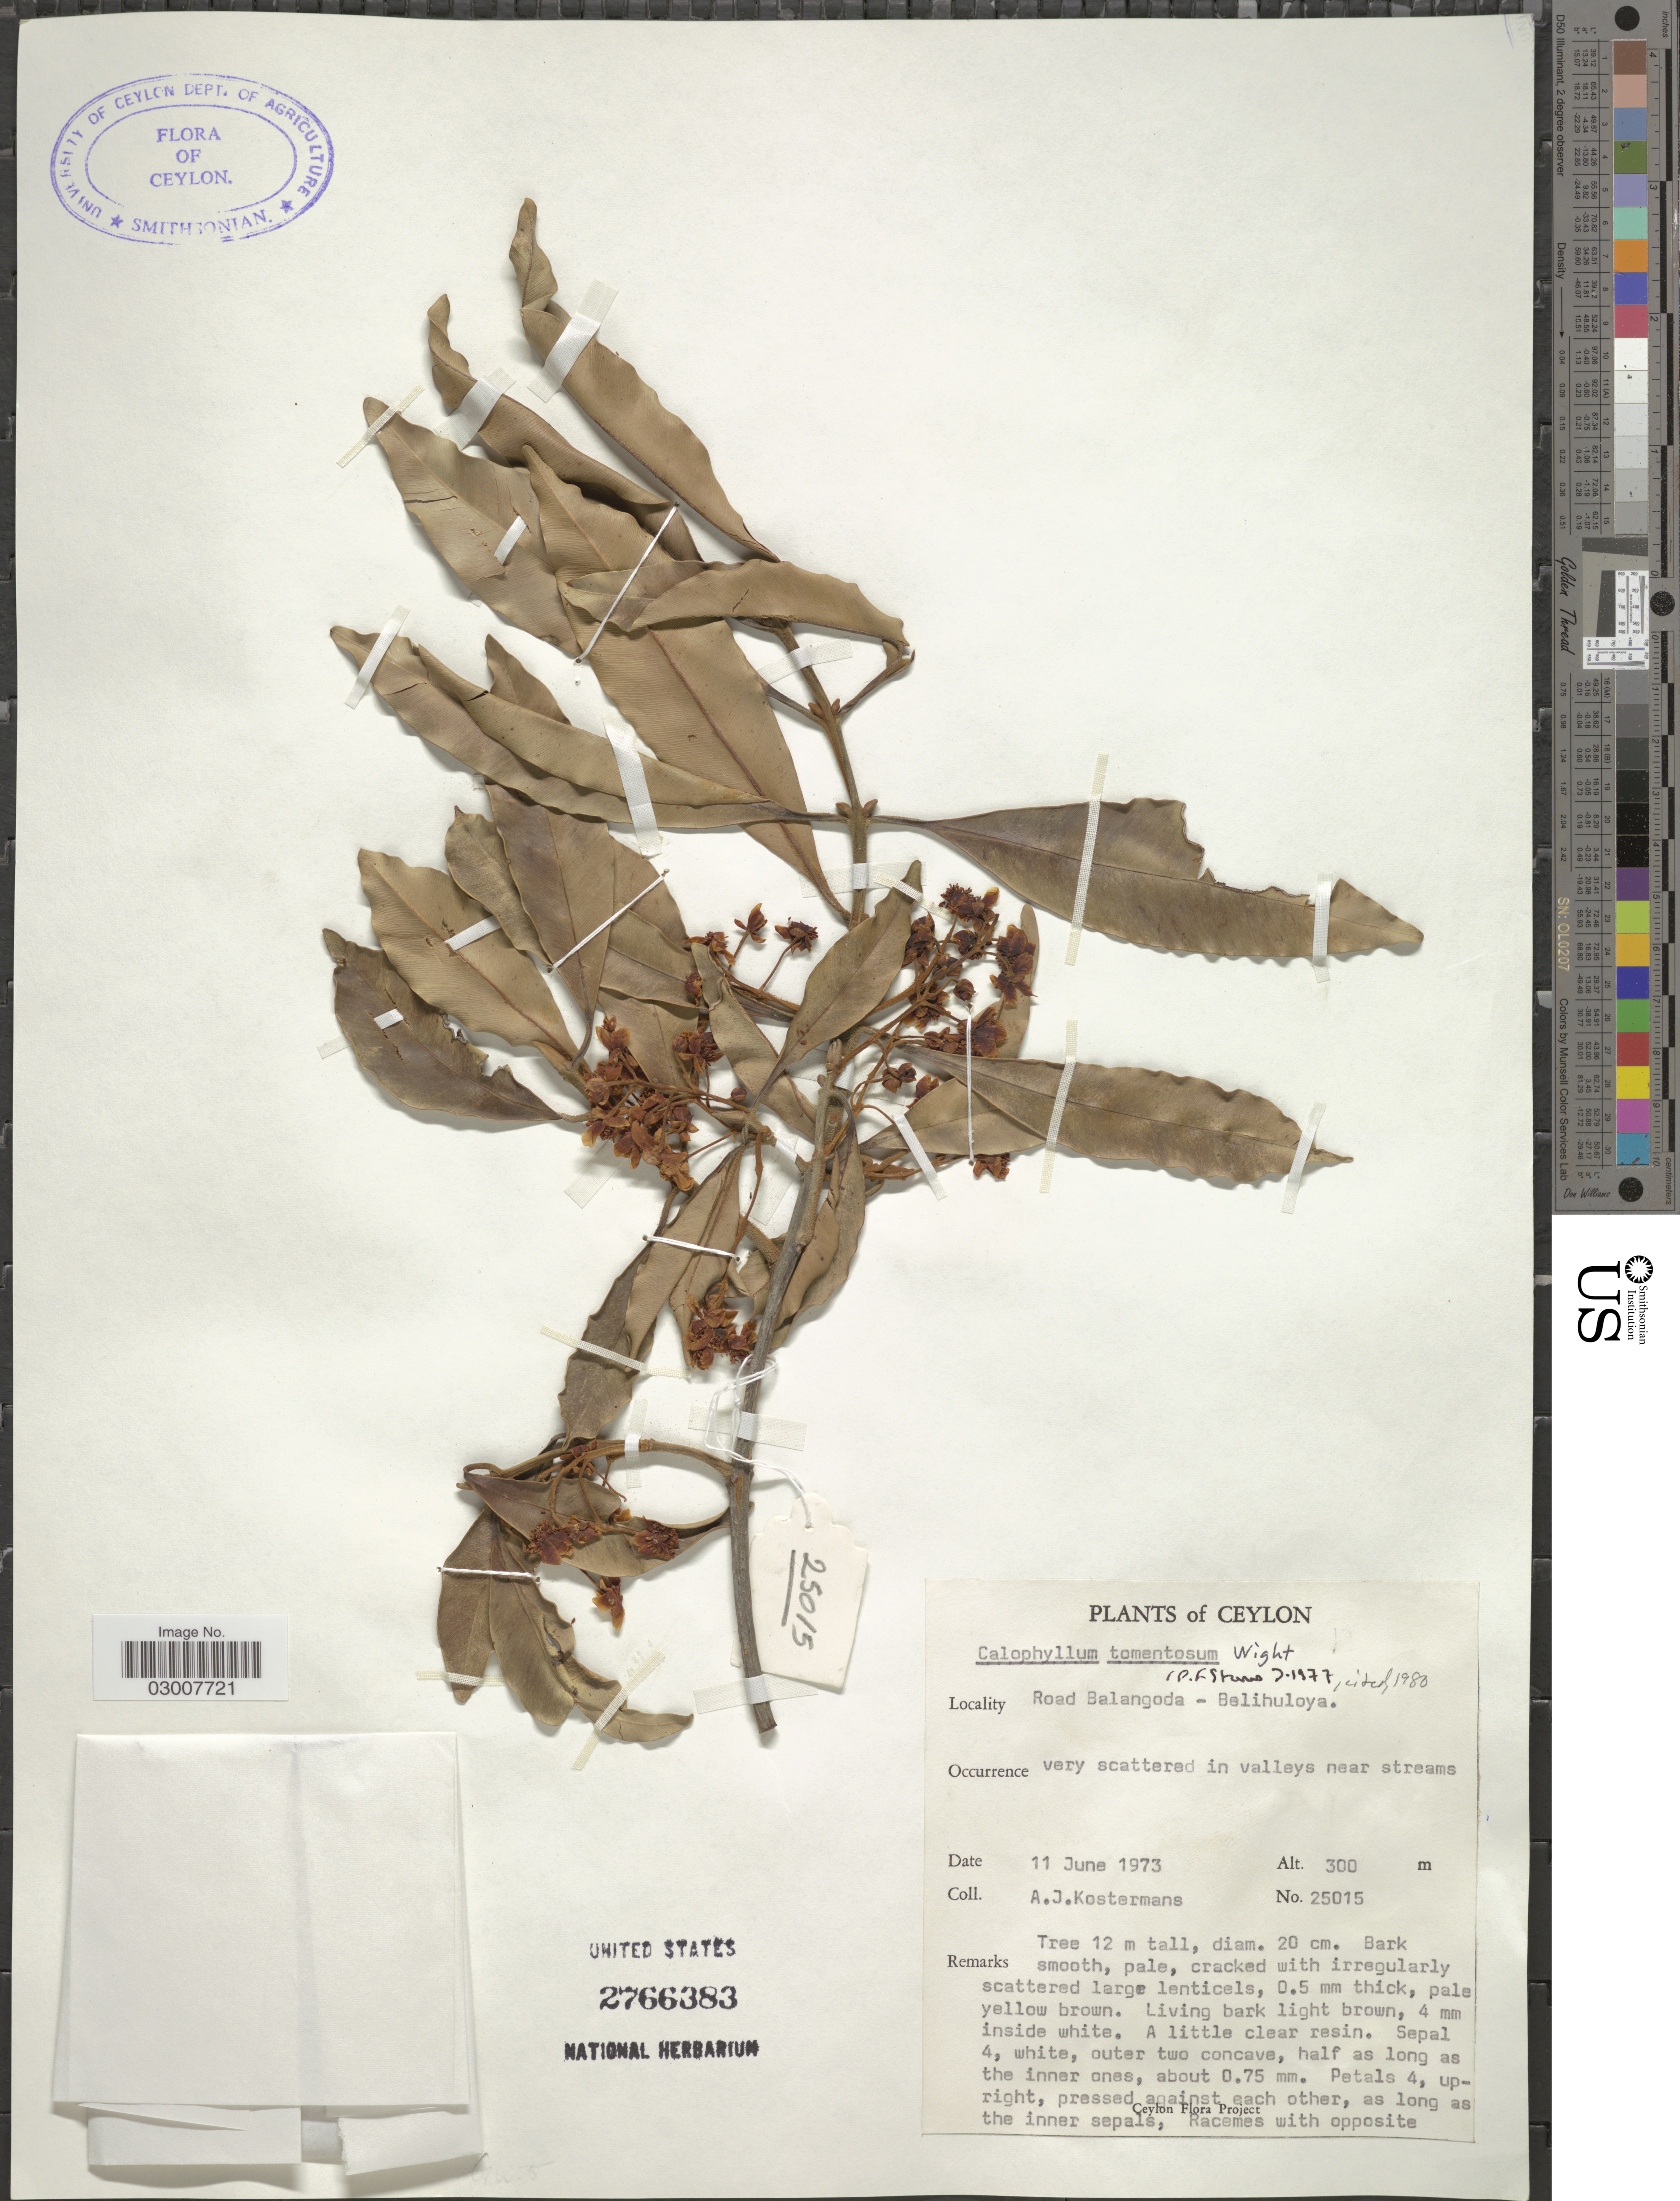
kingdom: Plantae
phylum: Tracheophyta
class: Magnoliopsida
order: Malpighiales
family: Calophyllaceae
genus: Calophyllum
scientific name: Calophyllum tomentosum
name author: Wight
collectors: A. J. G. Kostermans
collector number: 25015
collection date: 1973-06-11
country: Sri Lanka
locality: Ceylon. Road Balangoda - Belihuloya.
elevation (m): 300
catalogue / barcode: US 2766383